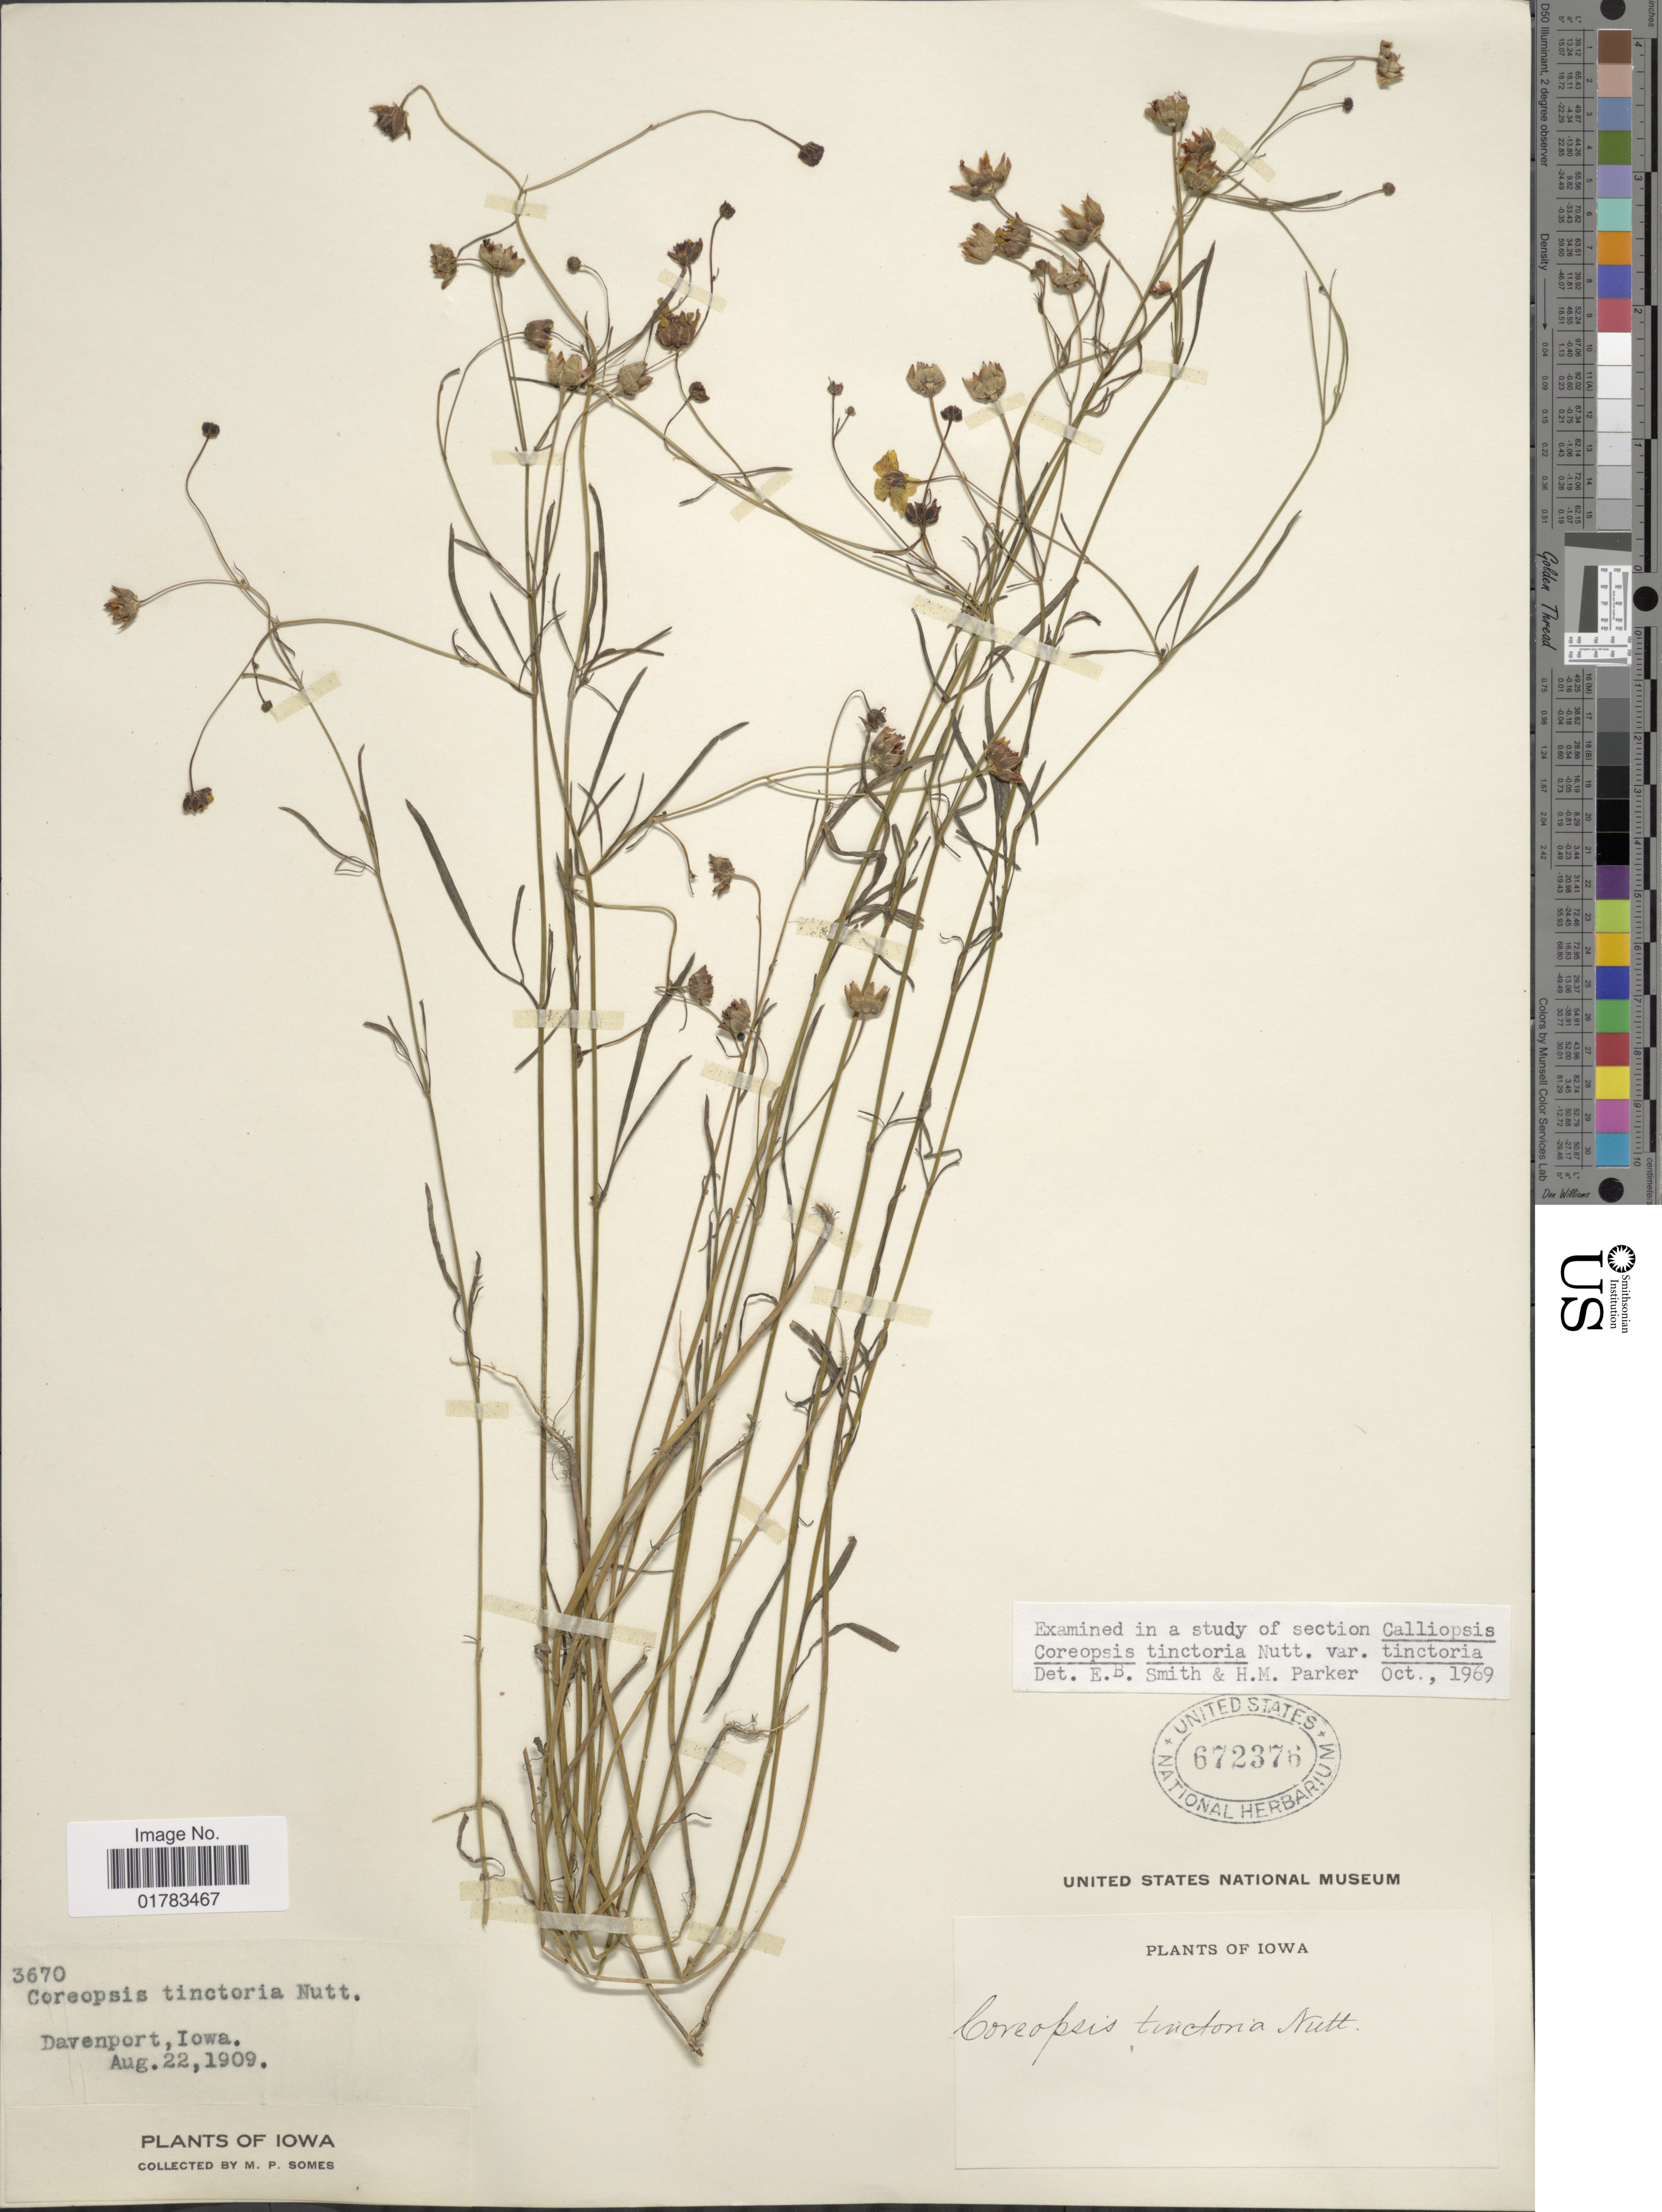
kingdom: Plantae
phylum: Tracheophyta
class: Magnoliopsida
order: Asterales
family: Asteraceae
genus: Coreopsis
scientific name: Coreopsis tinctoria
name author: Nutt.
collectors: M. Somes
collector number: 3670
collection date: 1909-08-22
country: United States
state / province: Iowa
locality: Davenport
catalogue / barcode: US 672376